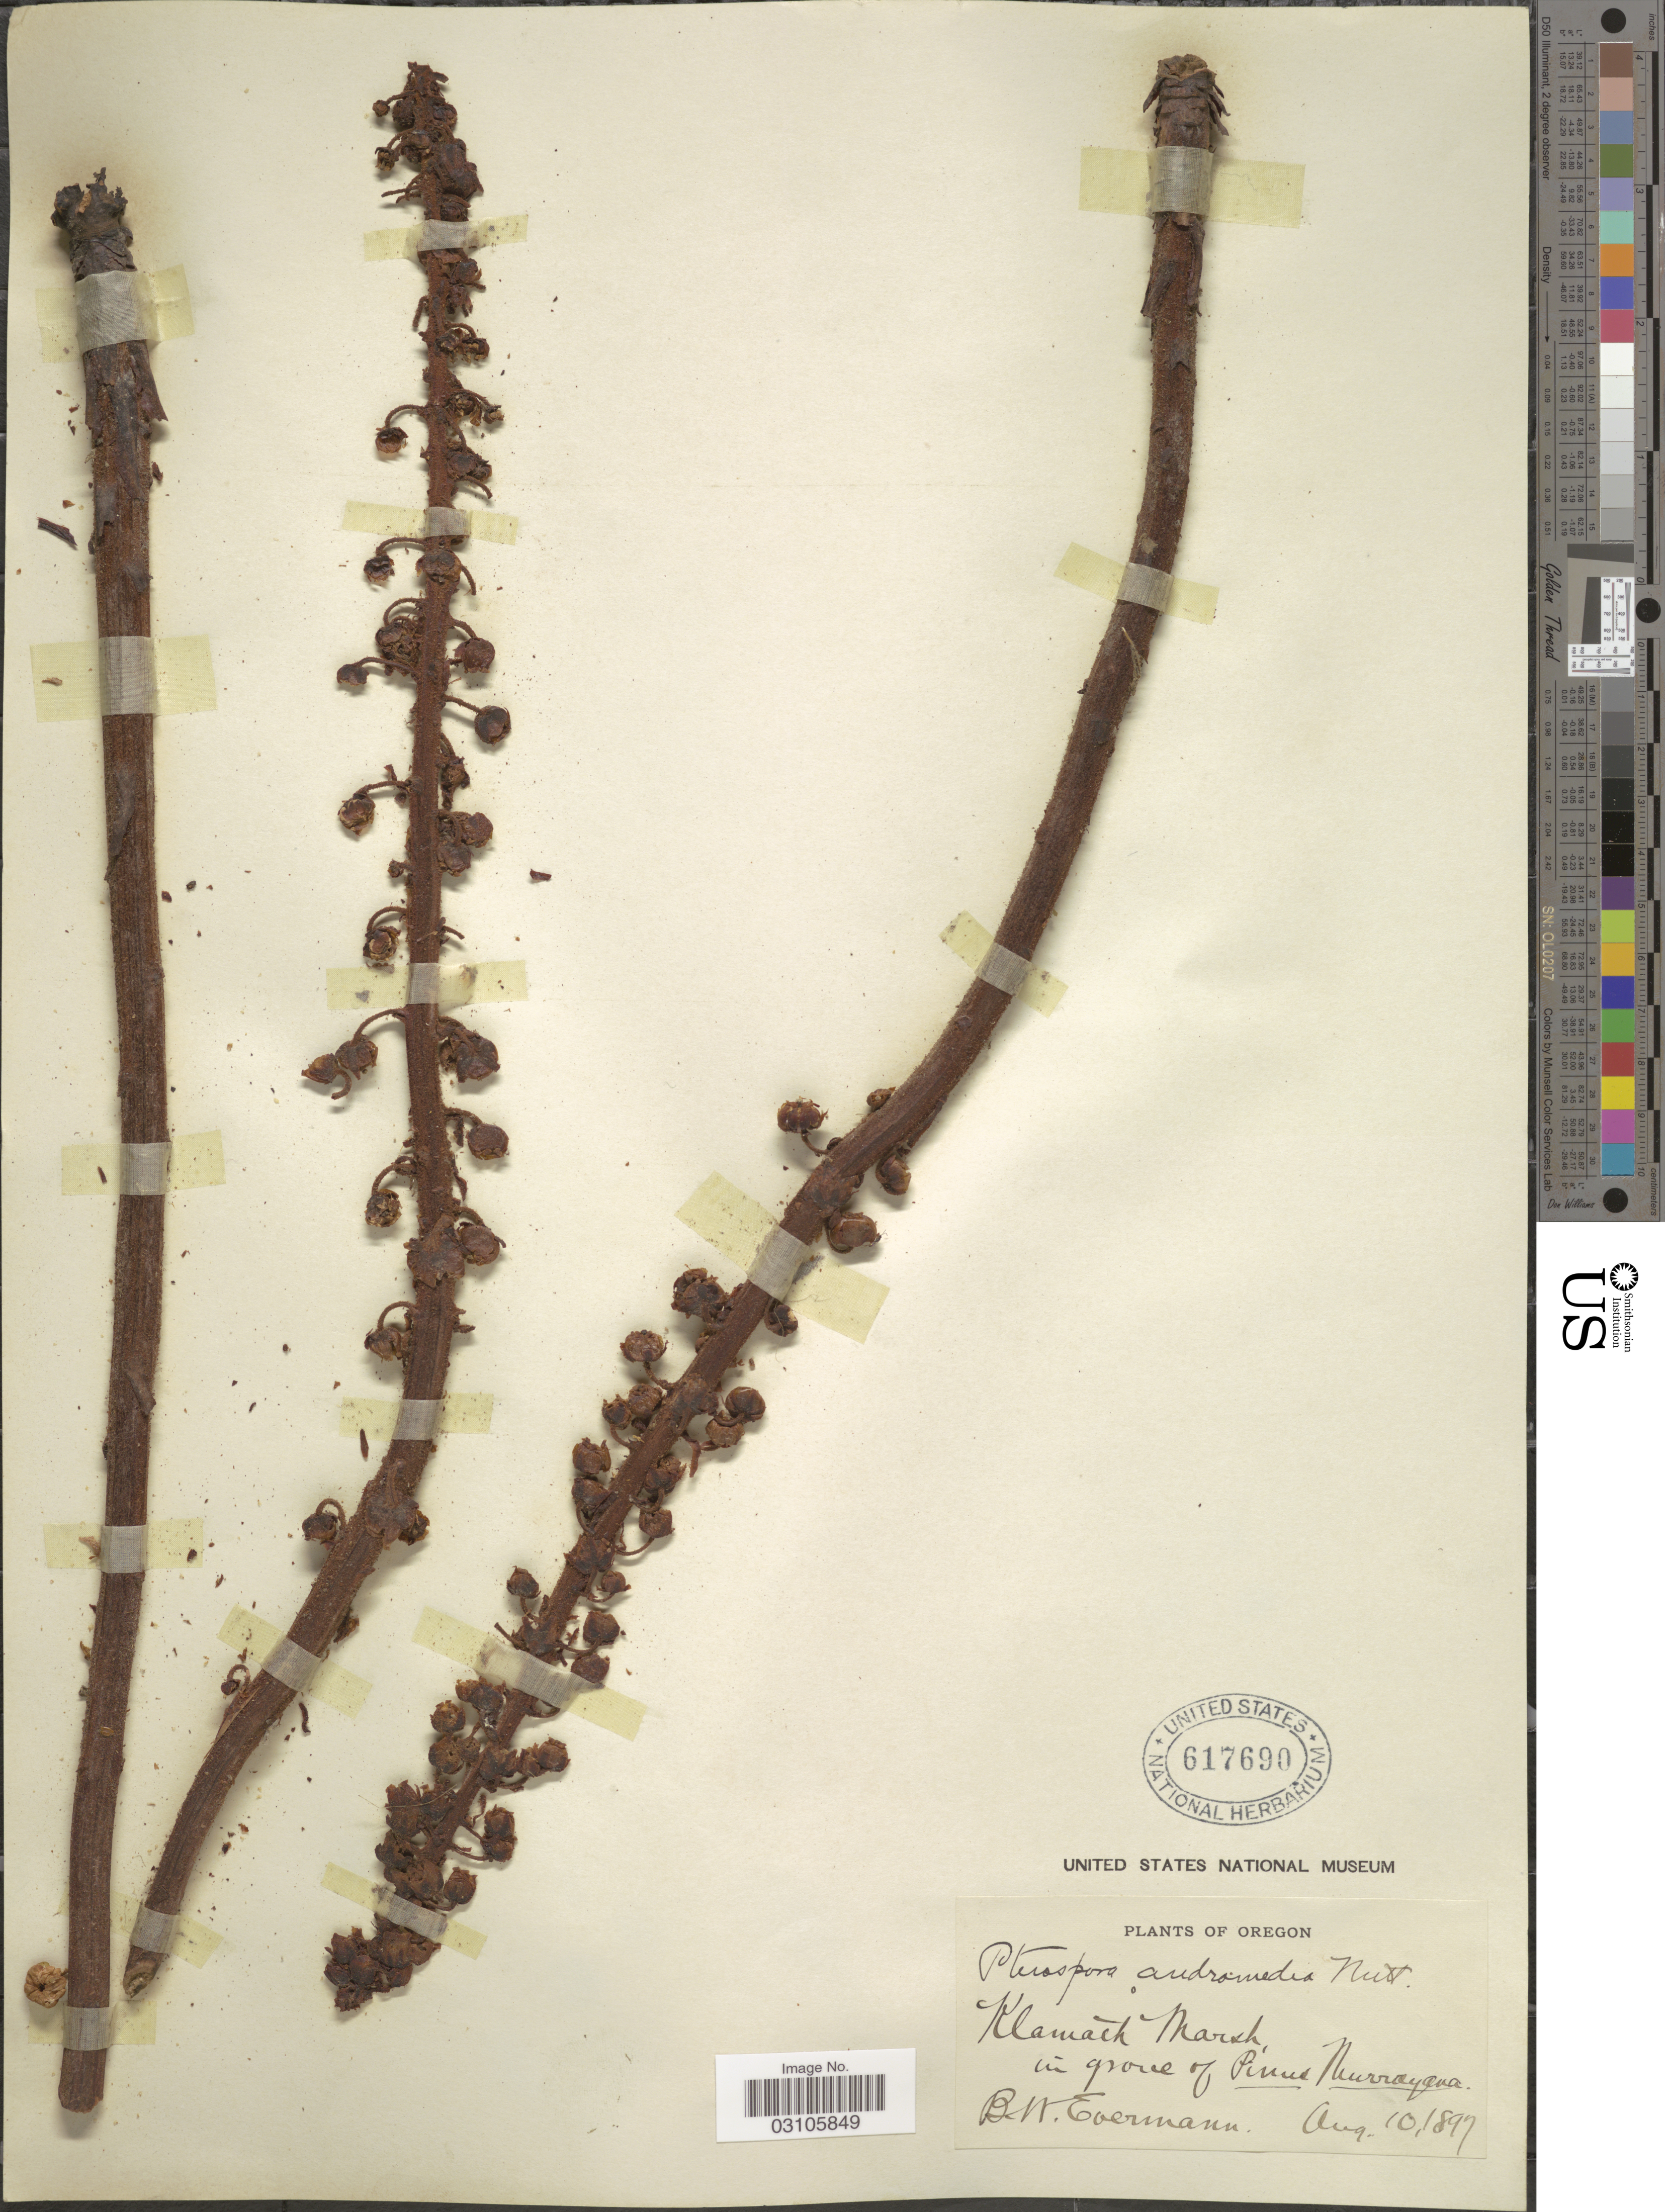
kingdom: Plantae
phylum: Tracheophyta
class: Magnoliopsida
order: Ericales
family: Ericaceae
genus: Pterospora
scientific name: Pterospora andromedea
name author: Nutt.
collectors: B. W. Evermann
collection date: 1897-08-10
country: United States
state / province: Oregon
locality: Klamath Marsh.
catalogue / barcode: US 617690